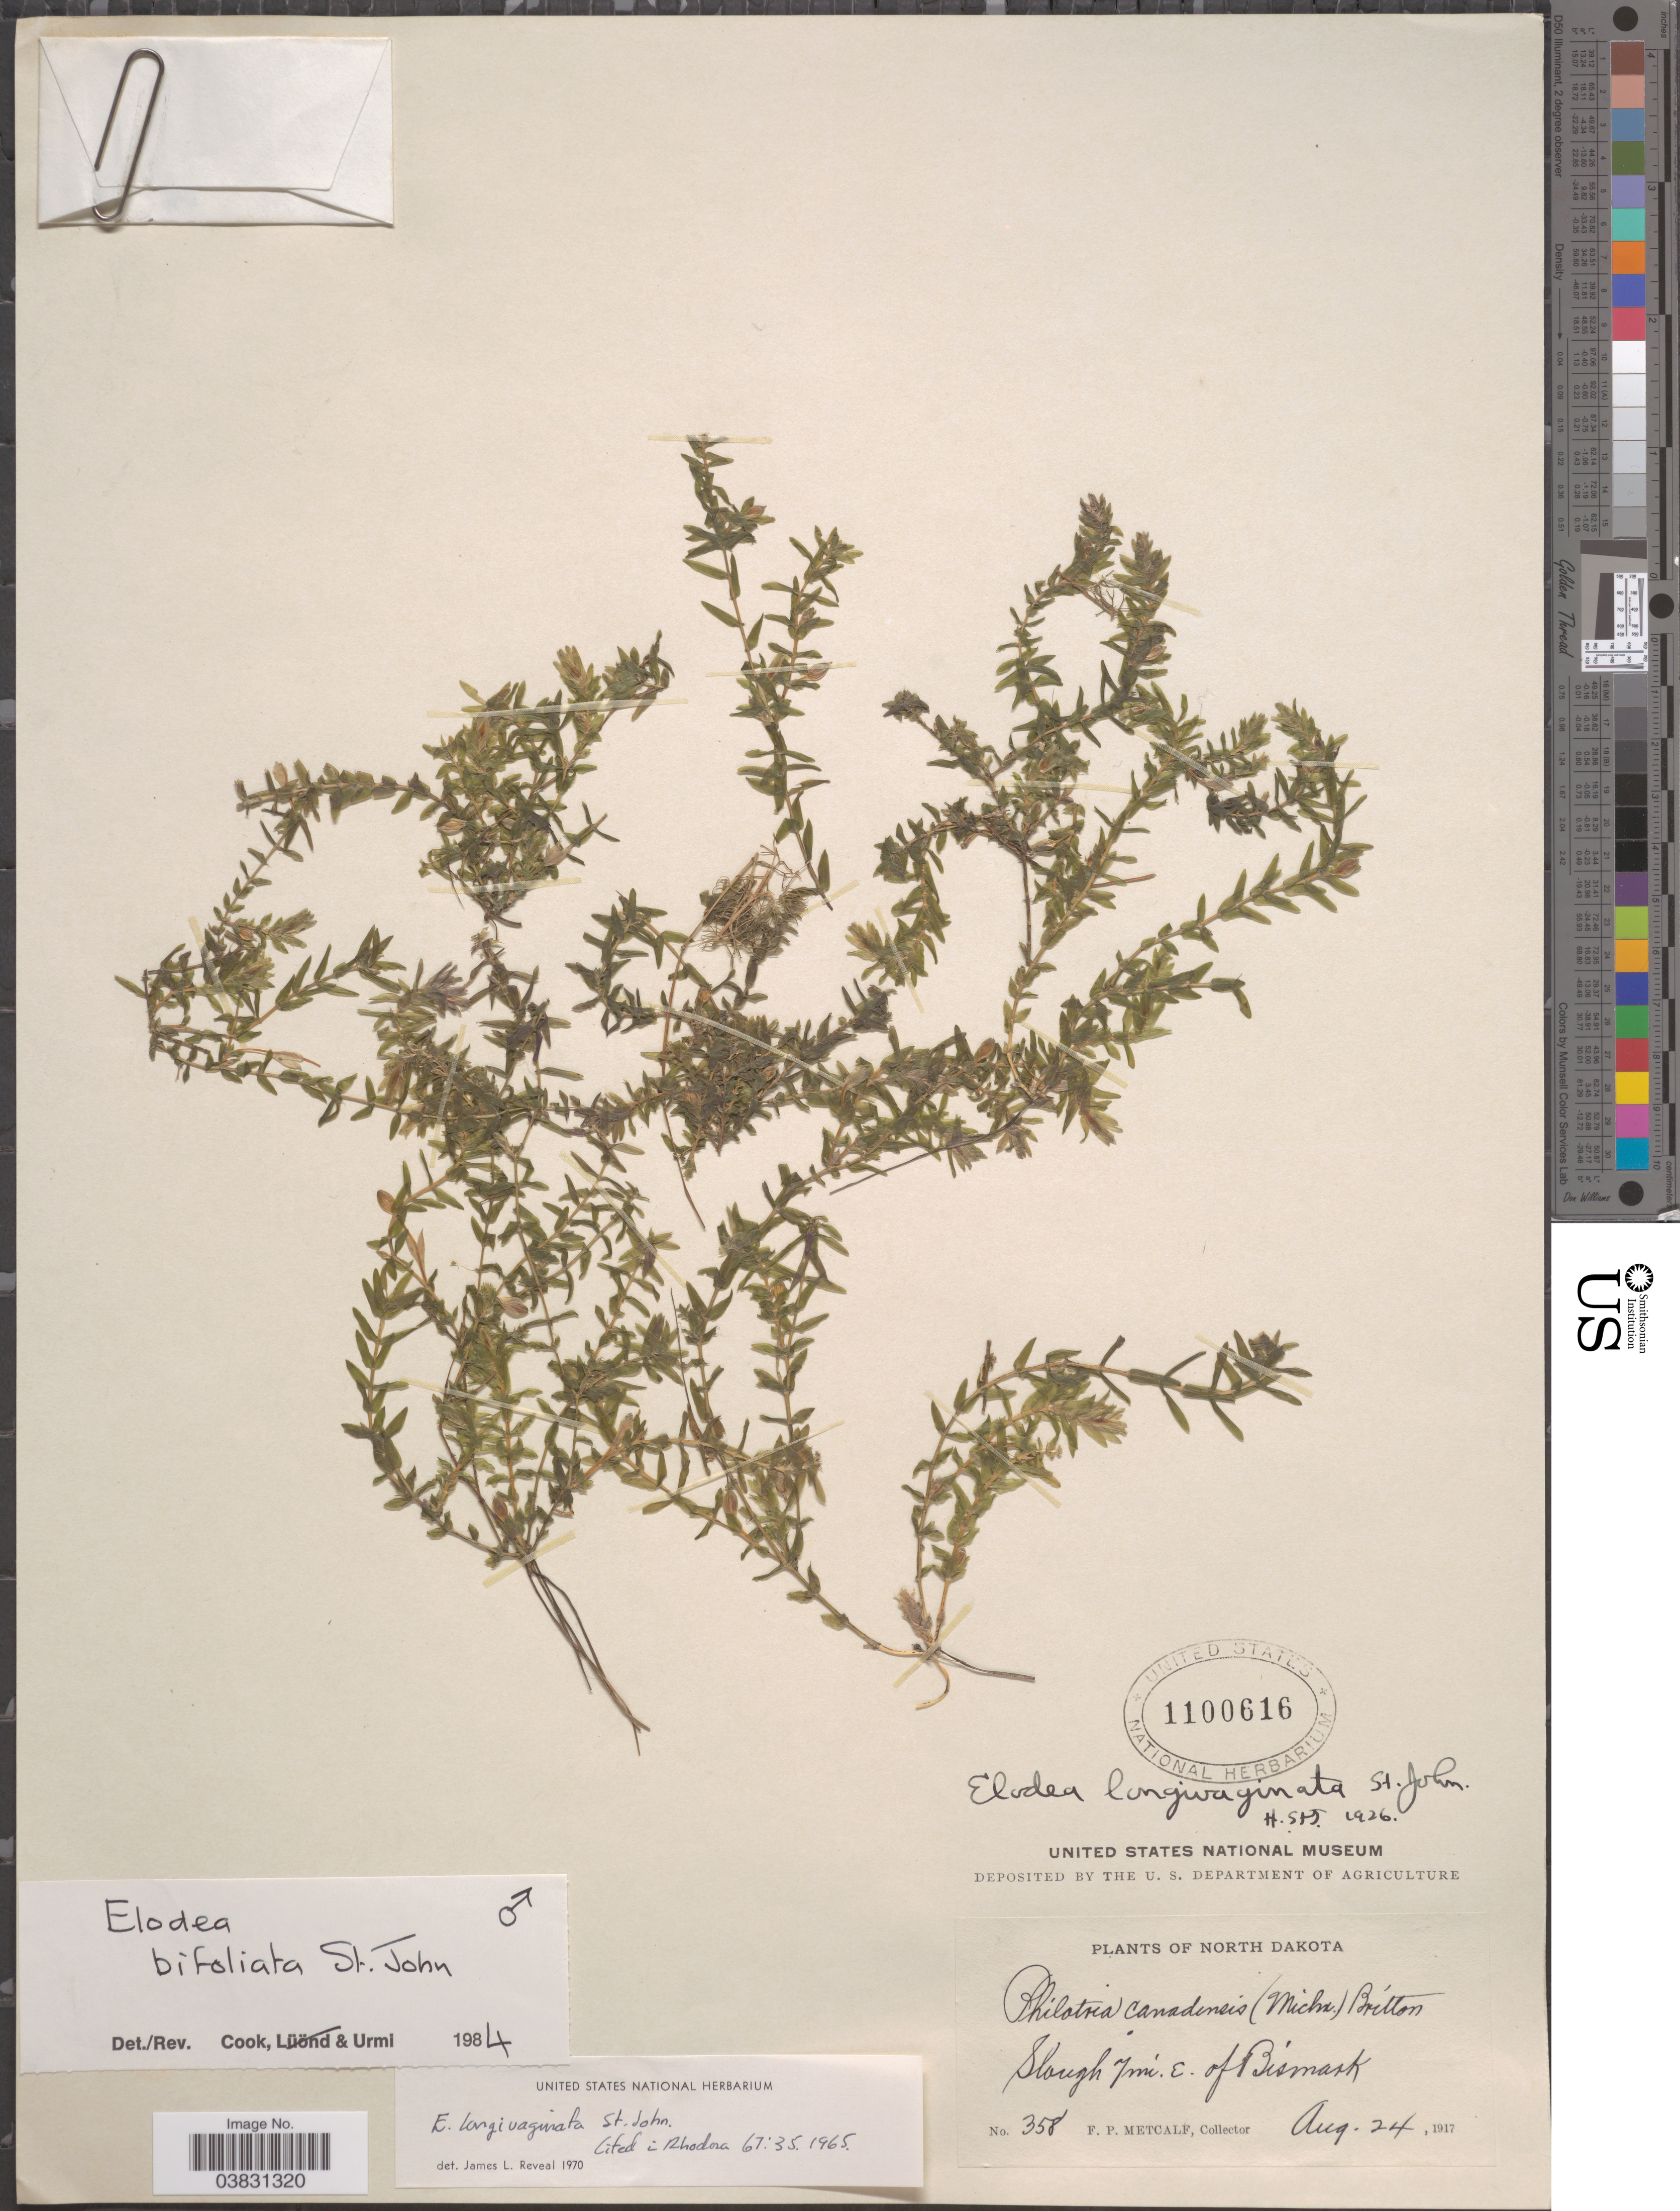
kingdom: Plantae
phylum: Tracheophyta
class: Liliopsida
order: Alismatales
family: Hydrocharitaceae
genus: Elodea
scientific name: Elodea bifoliata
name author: H. St. John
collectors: F. Metcalf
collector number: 358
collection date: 1917-08-24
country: United States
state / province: North Dakota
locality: Slough 7 mi. e. of Bismark.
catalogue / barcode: US 1100616